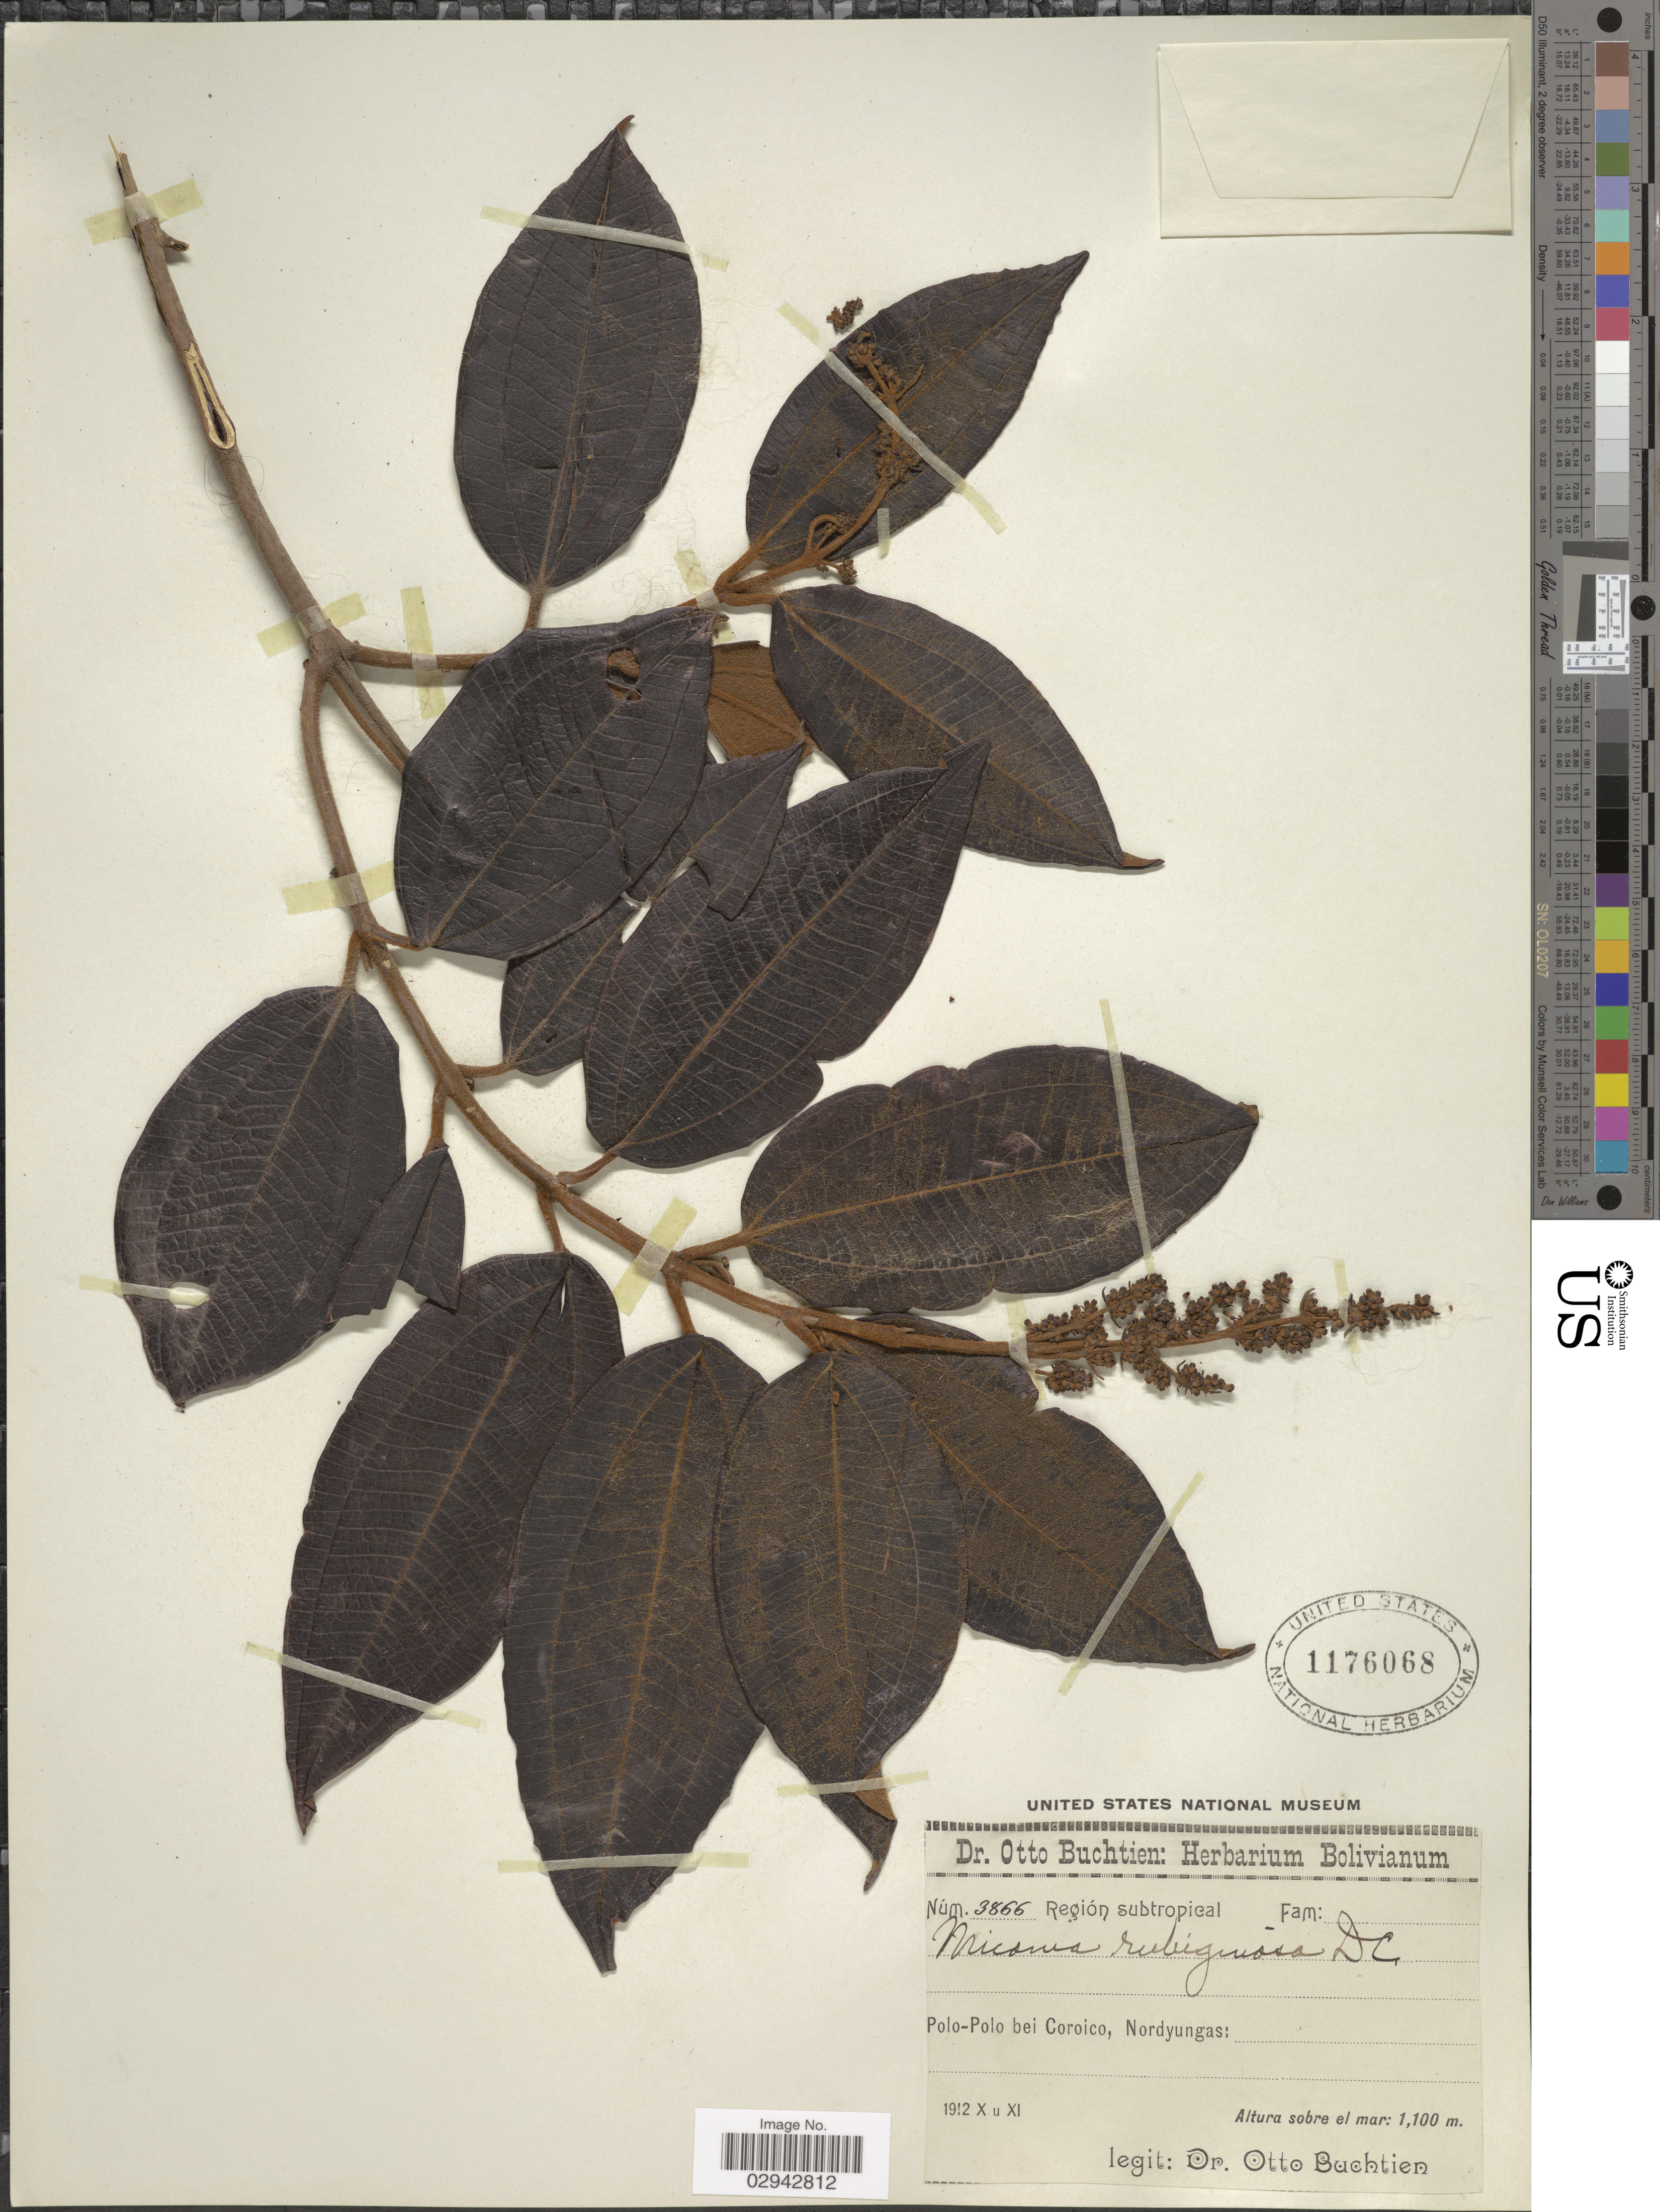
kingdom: Plantae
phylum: Tracheophyta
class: Magnoliopsida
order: Myrtales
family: Melastomataceae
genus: Miconia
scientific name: Miconia rubiginosa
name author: (Bonpl.) DC.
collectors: O. Buchtien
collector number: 3866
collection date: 1912-10/1912-11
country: Bolivia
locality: Polo-Polo bei Coroico, Nordyungas.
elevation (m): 1100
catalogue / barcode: US 1176068